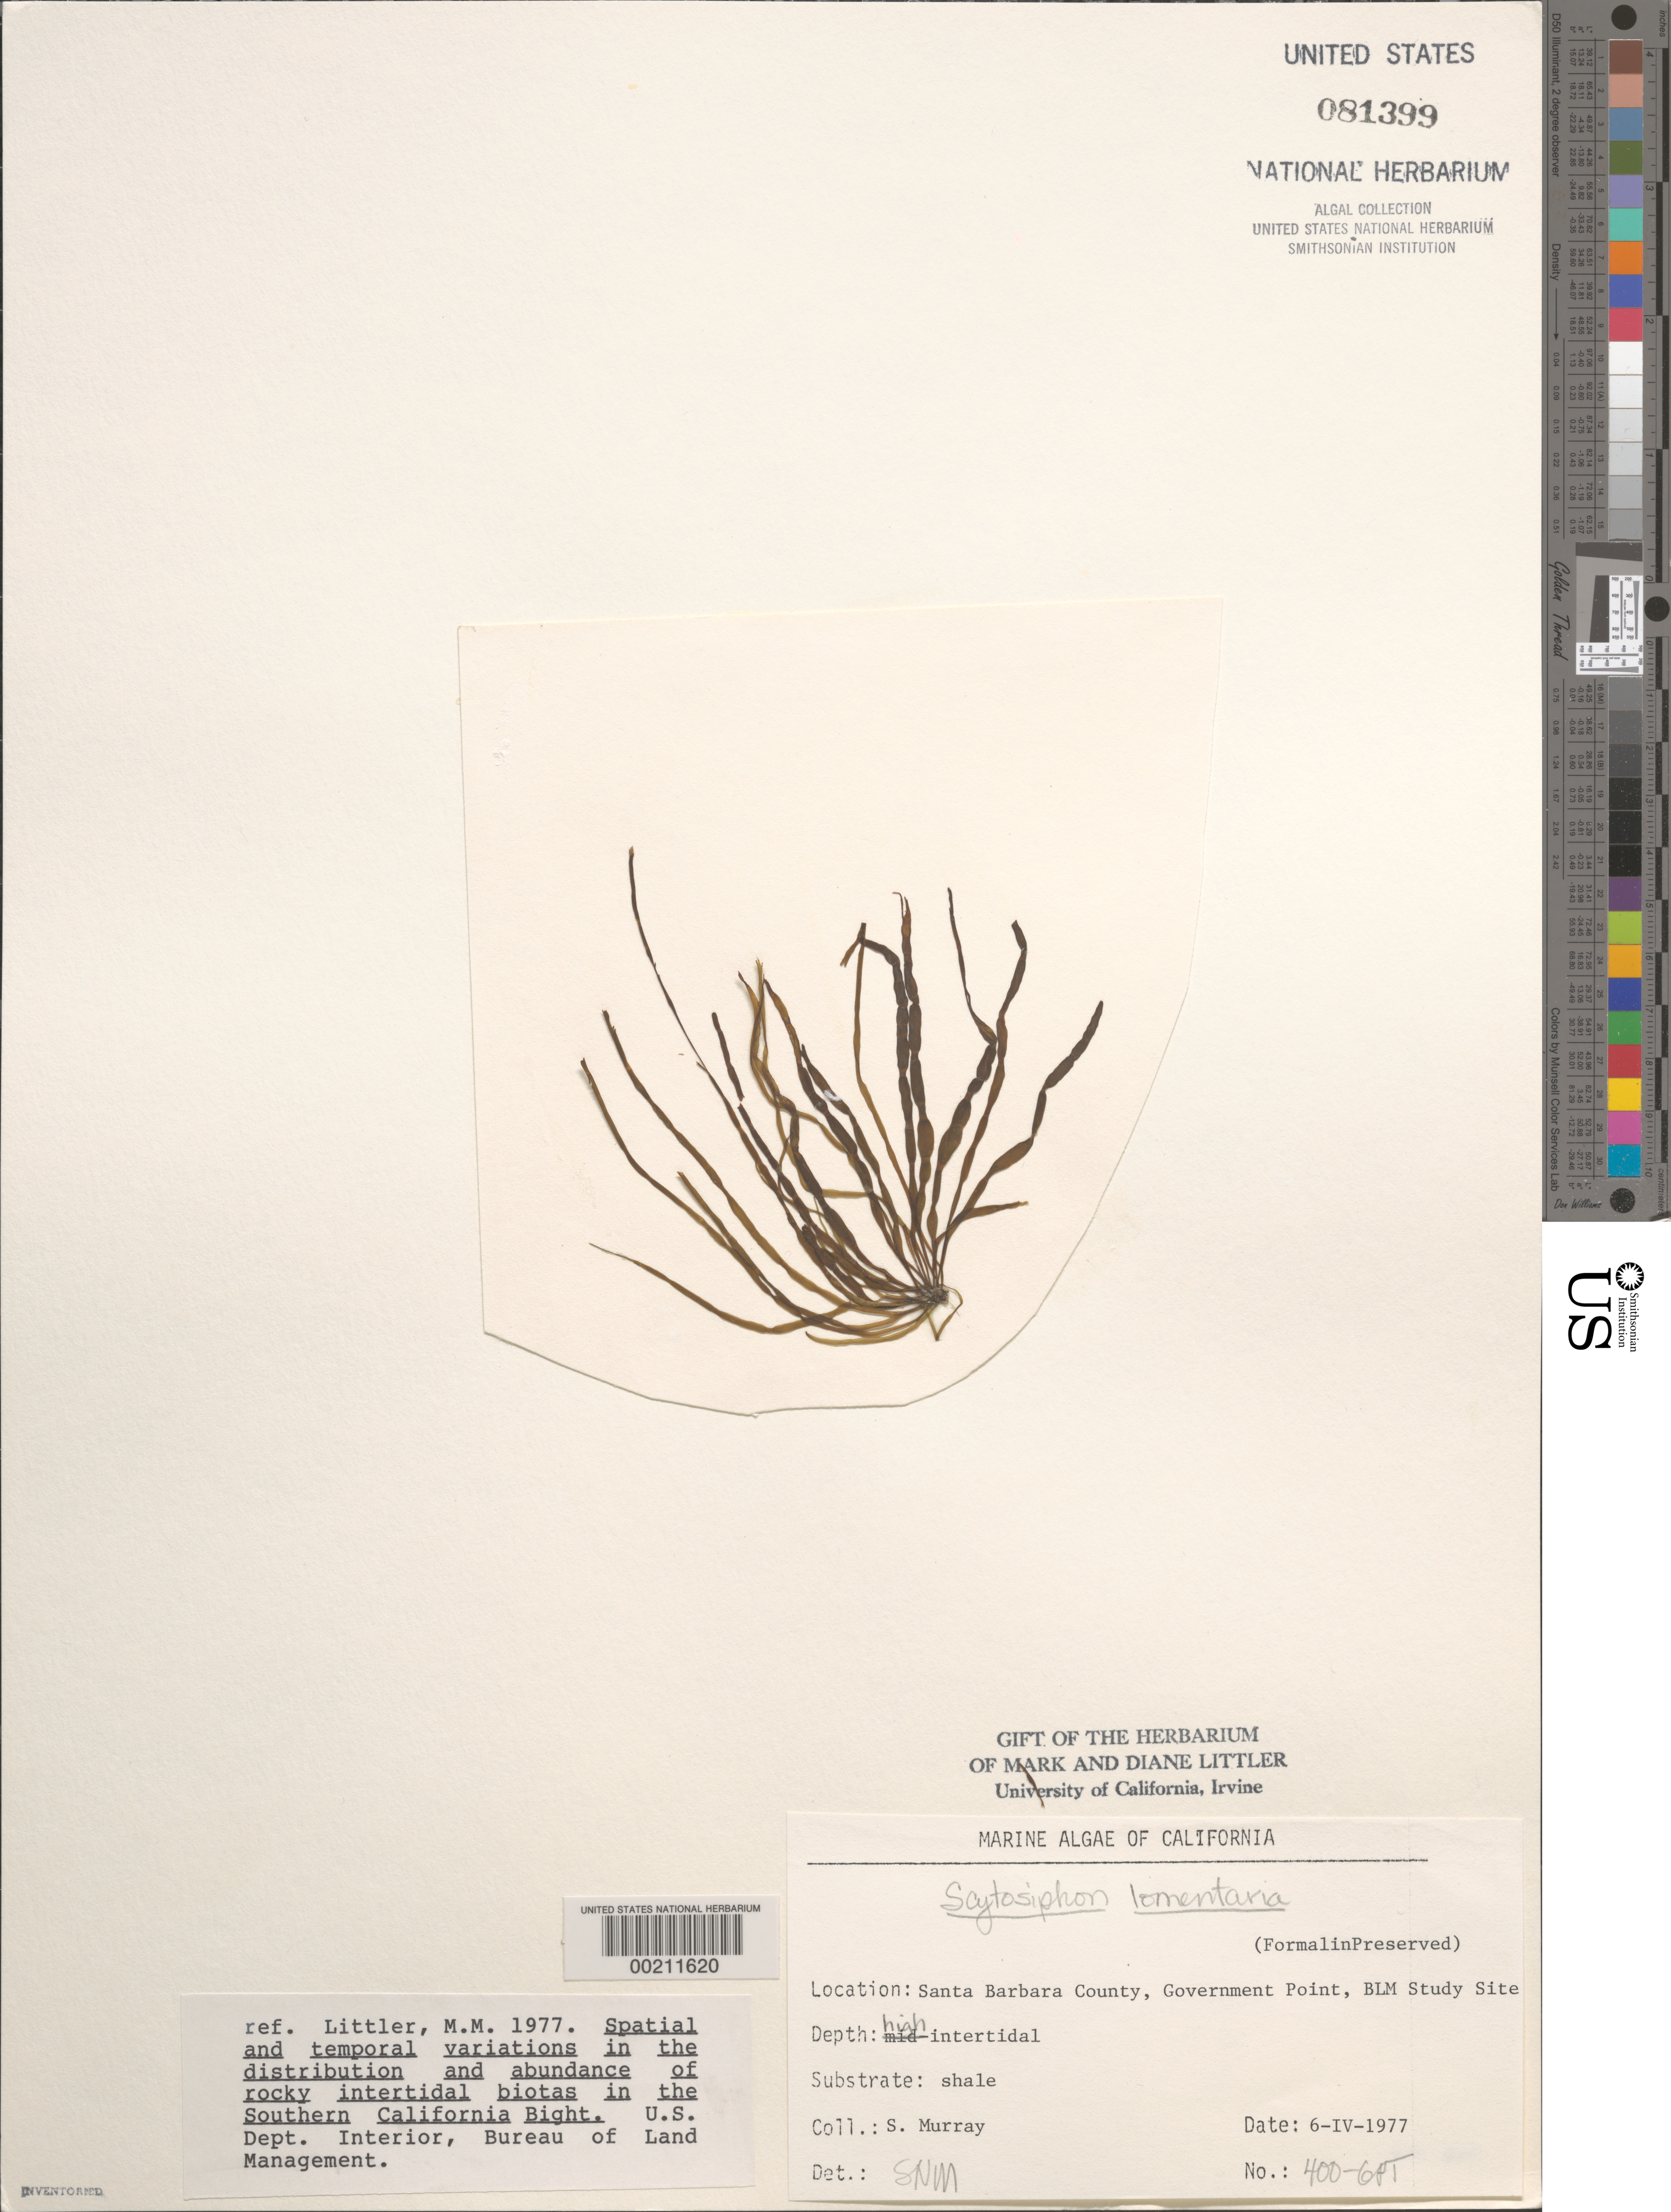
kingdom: Chromista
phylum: Ochrophyta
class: Phaeophyceae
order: Scytosiphonales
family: Scytosiphonaceae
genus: Scytosiphon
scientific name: Scytosiphon lomentaria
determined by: Murray, S. N.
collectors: S. N. Murray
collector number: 400-gpt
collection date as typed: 06 Apr 1977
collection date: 1977-04-06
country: United States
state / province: California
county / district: Santa Barbara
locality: Government Point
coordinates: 34 26'31"N, 120 24'06"W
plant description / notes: BLM-SOCALBIGHT Rocky Intertidal Survey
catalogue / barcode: US 81399